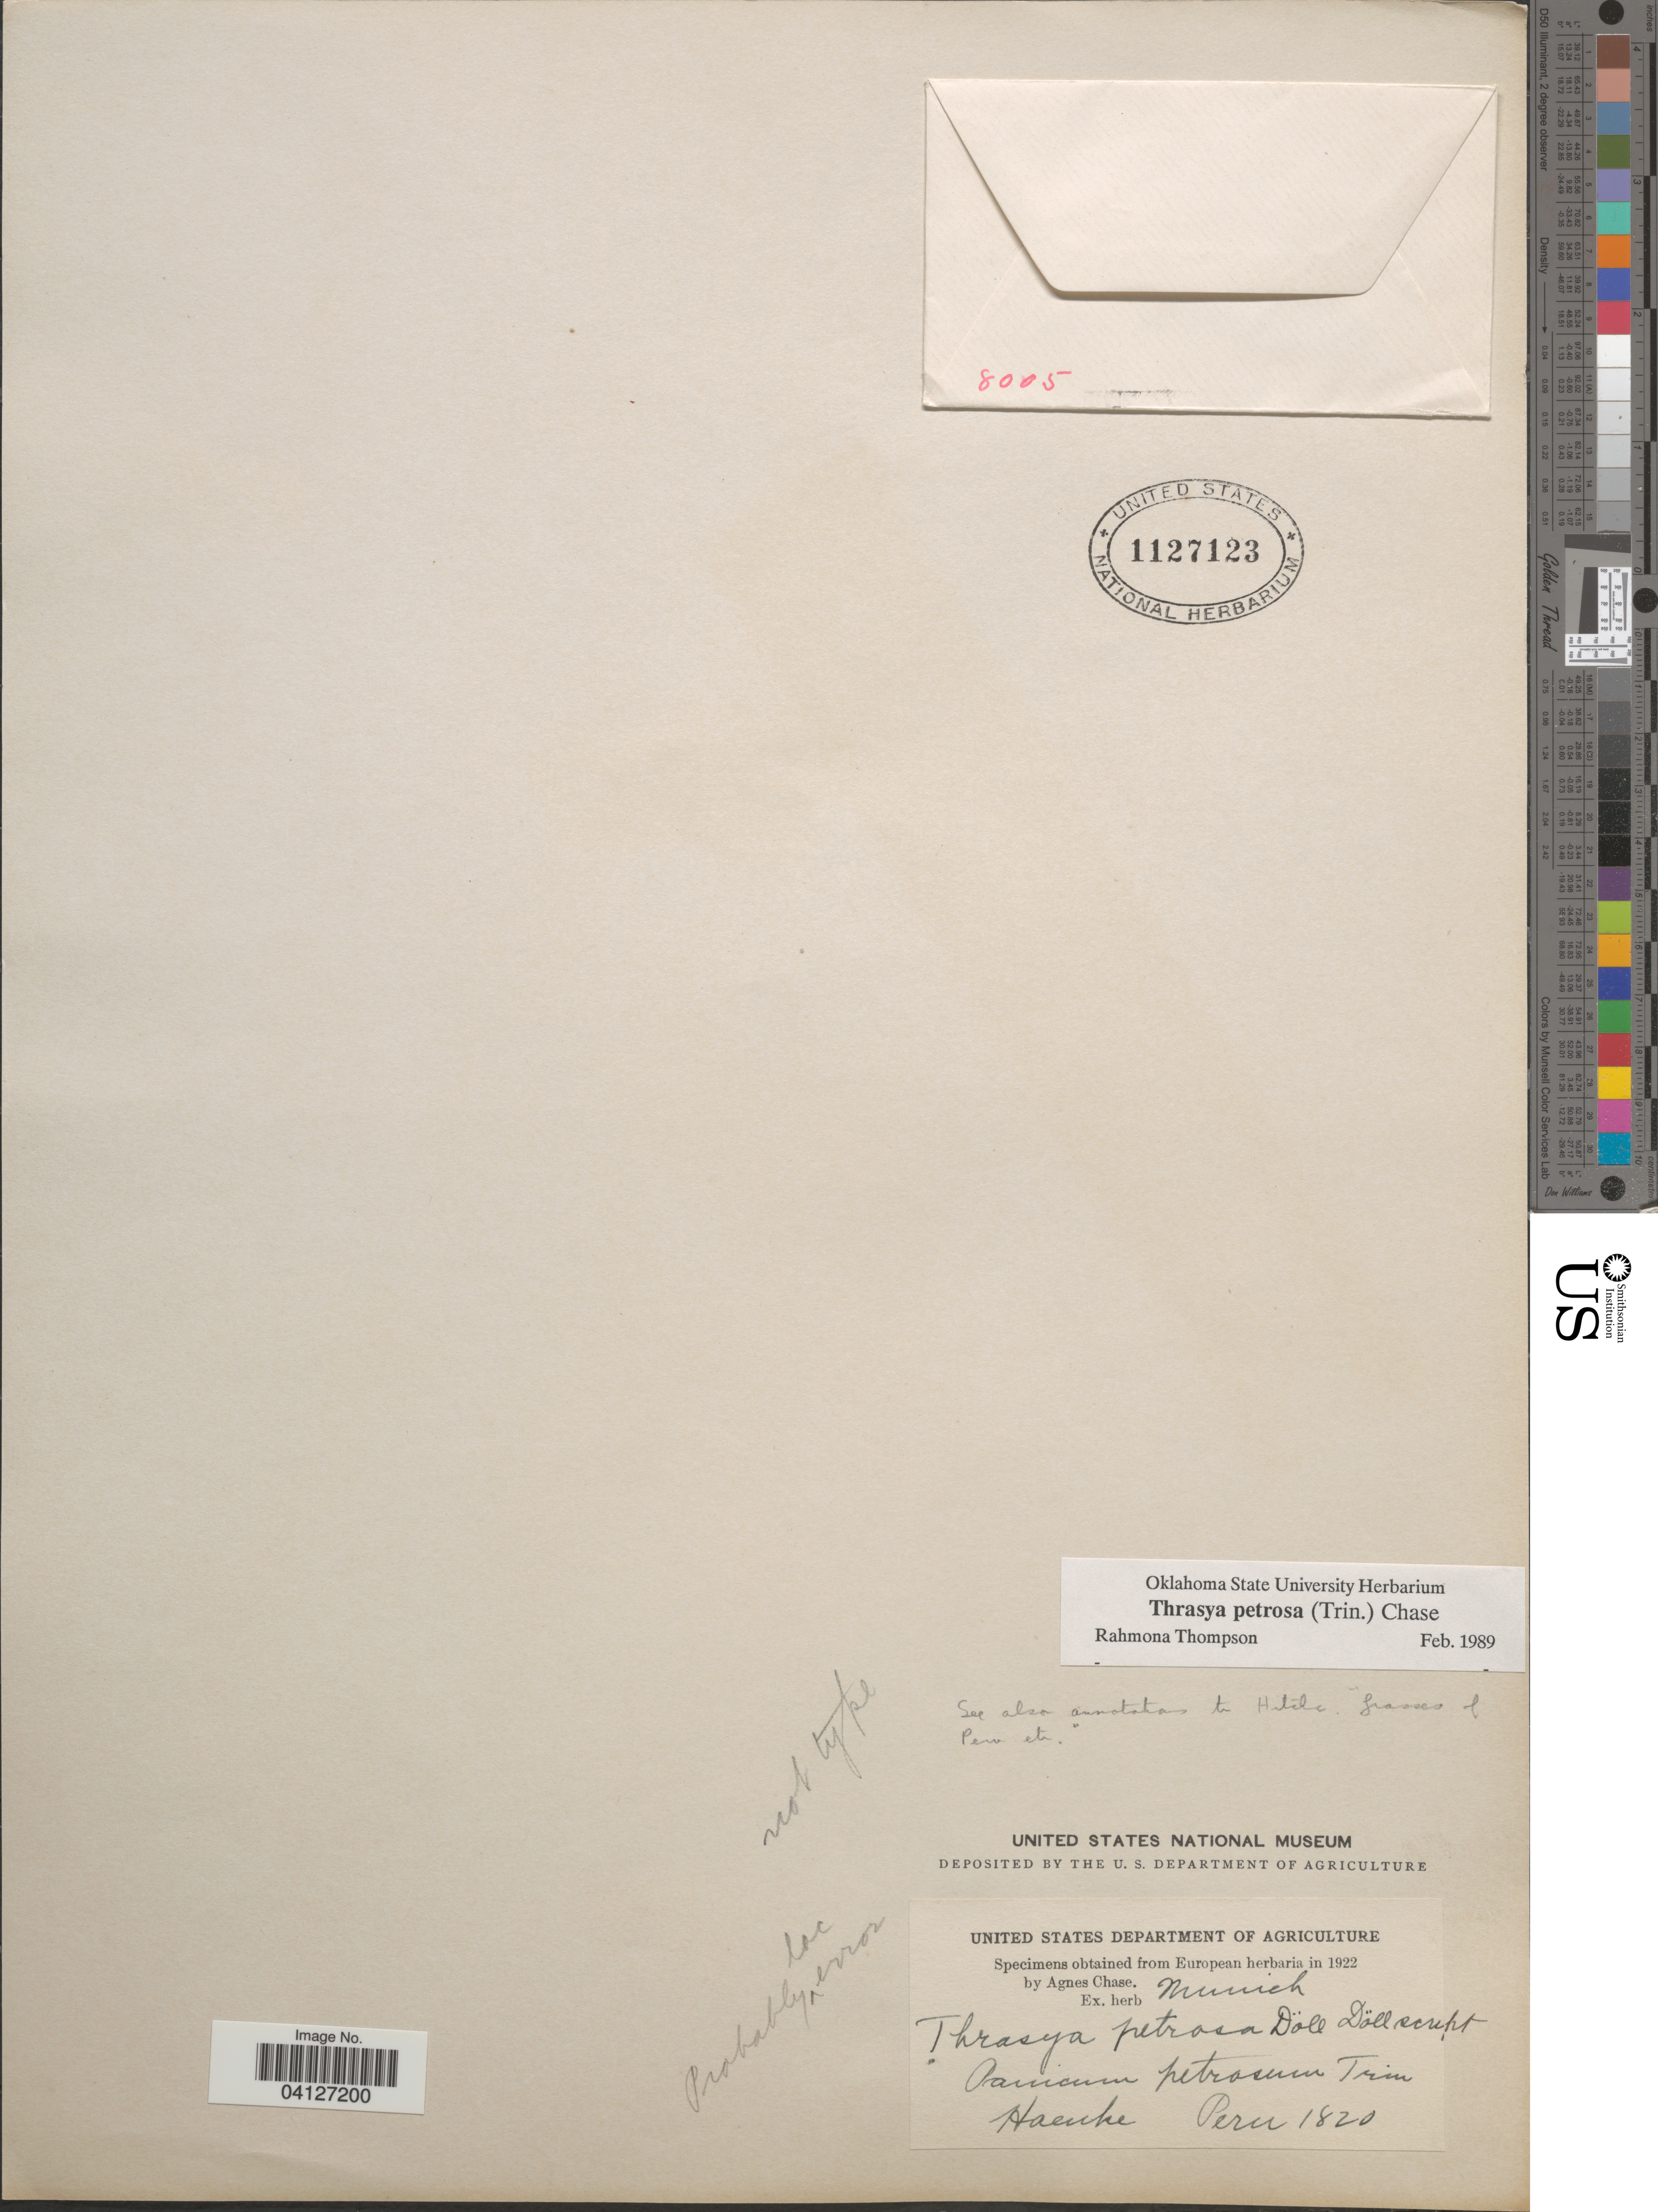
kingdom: Plantae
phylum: Tracheophyta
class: Liliopsida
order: Poales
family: Poaceae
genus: Thrasya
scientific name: Thrasya petrosa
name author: (Trin.) Chase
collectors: Haenke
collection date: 1820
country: Peru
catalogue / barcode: US 1127123